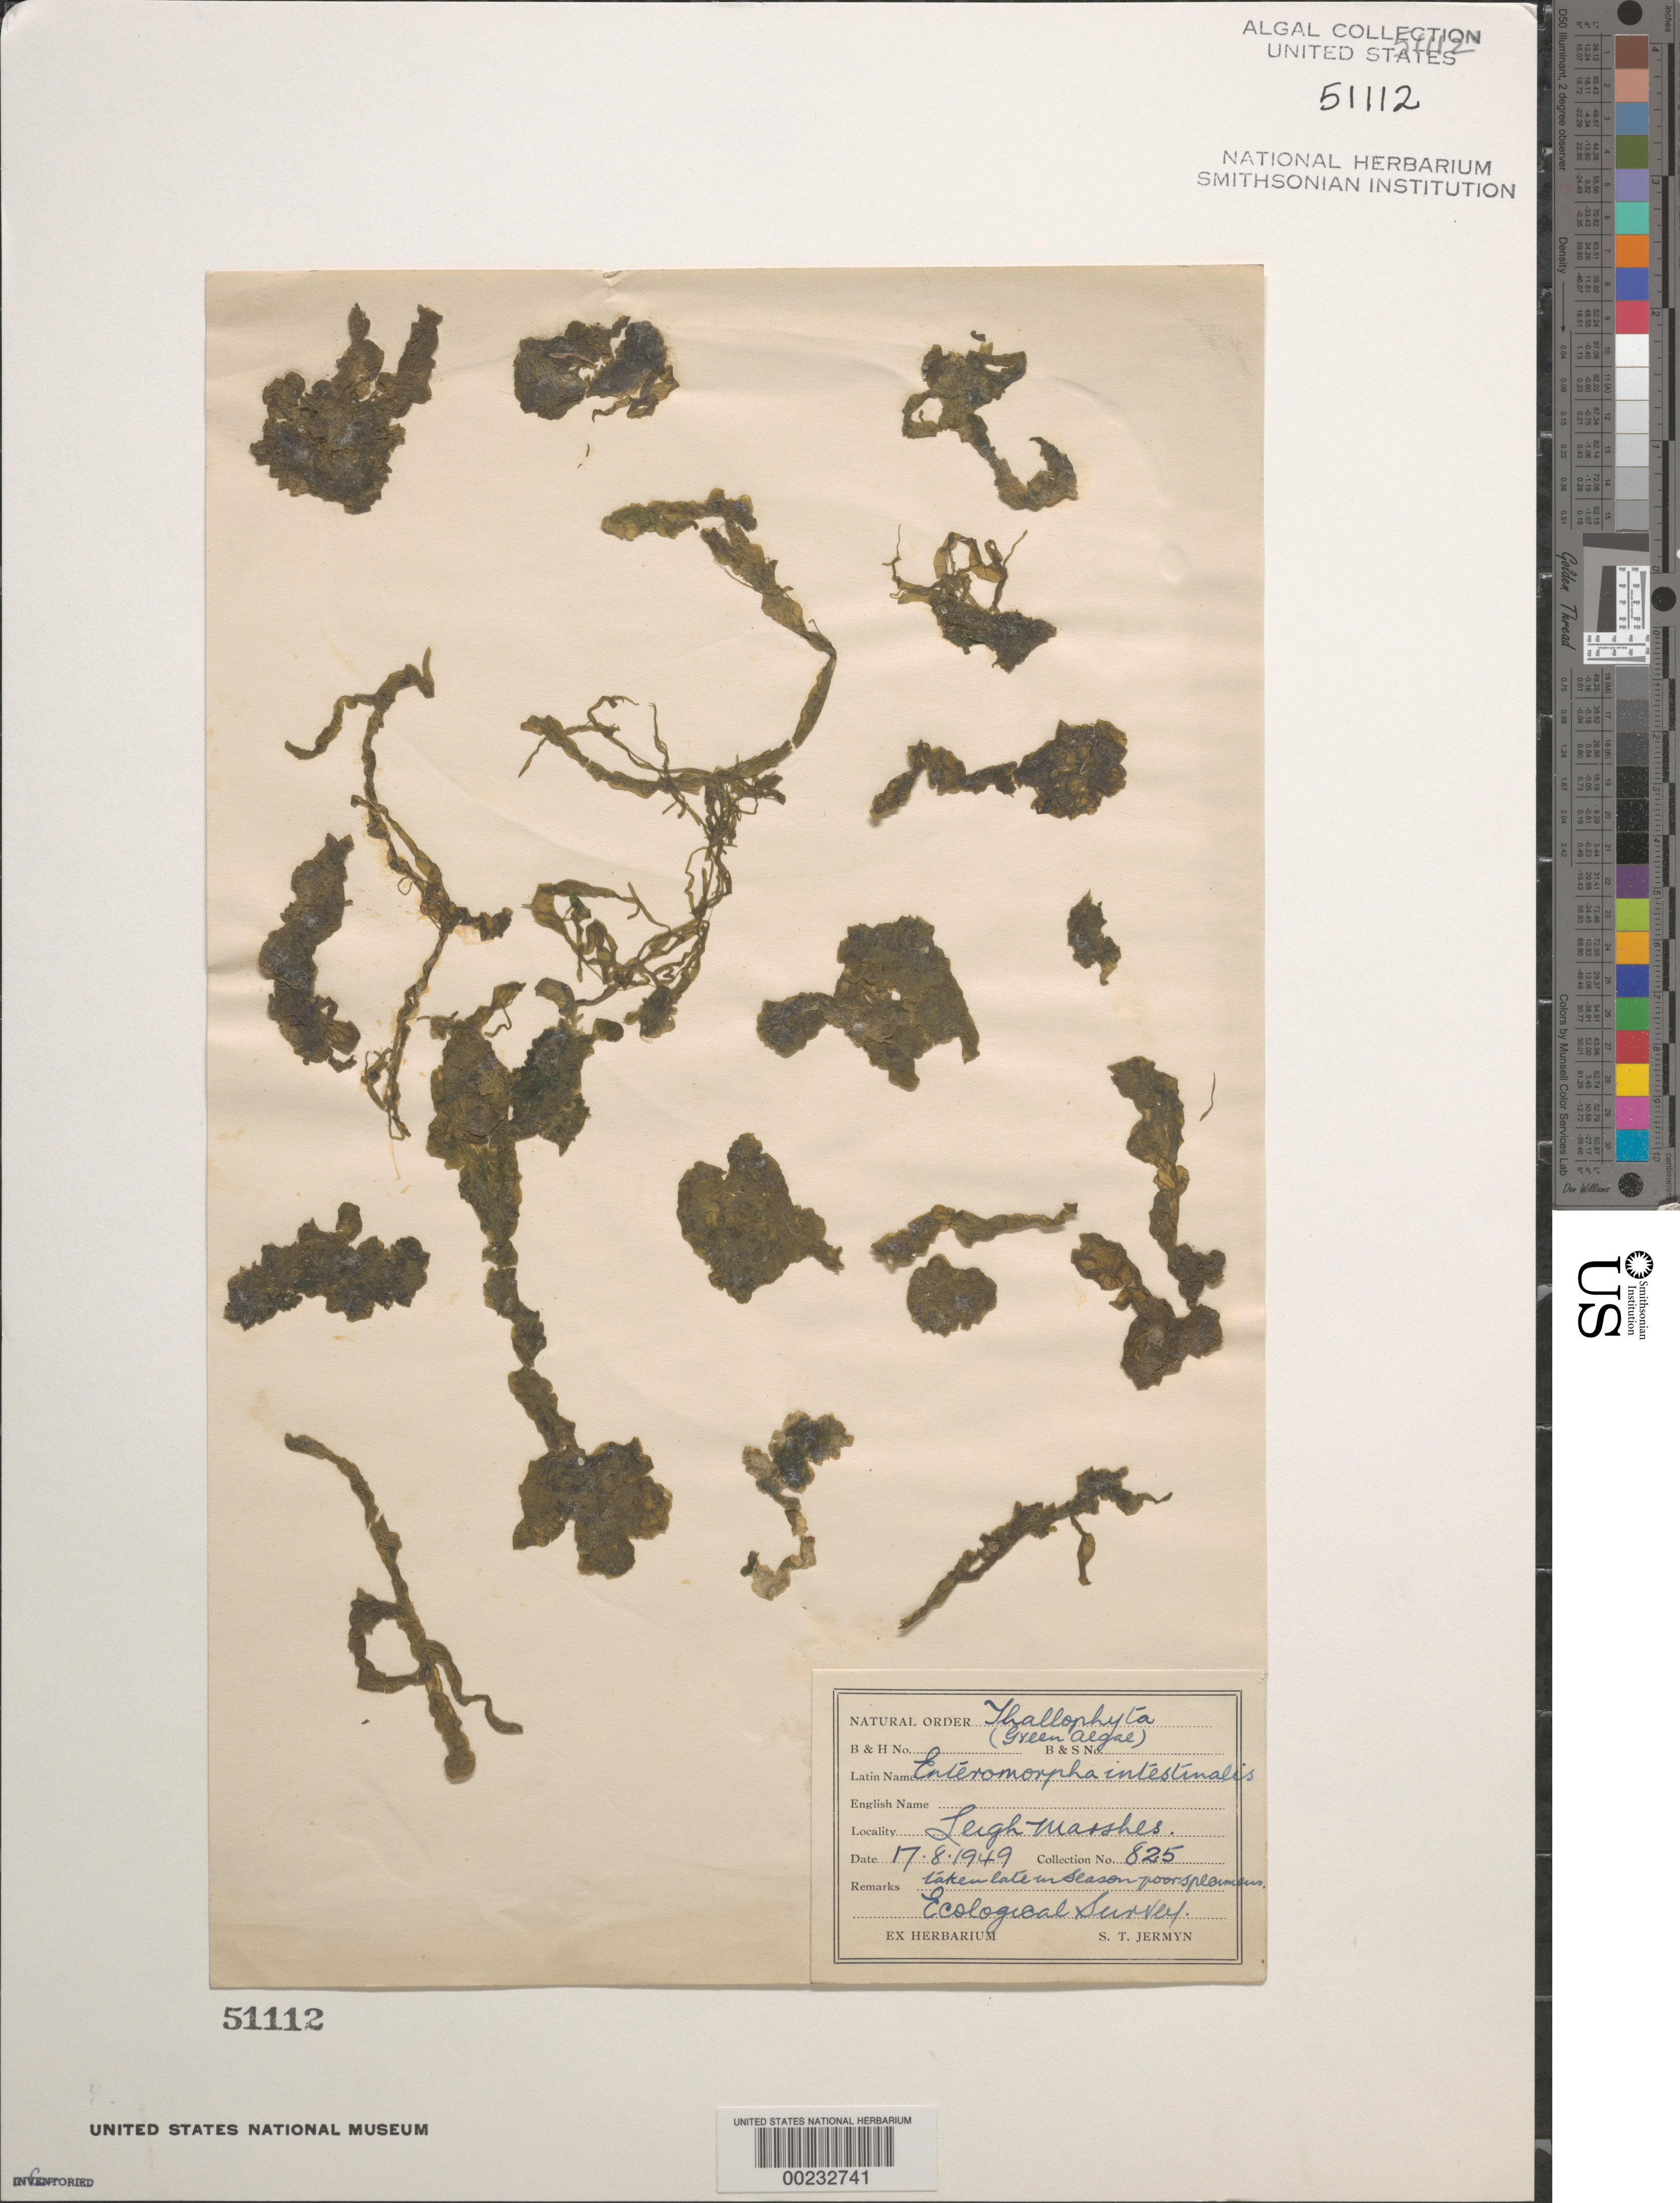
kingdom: Plantae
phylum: Chlorophyta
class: Ulvophyceae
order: Ulvales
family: Ulvaceae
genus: Ulva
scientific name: Ulva intestinalis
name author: L.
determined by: Algae name updating Project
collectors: S. Jermyn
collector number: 825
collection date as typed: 17 Aug 1949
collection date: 1949-08-17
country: United Kingdom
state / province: England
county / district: Lancashire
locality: Leigh Marshes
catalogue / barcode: US 51112